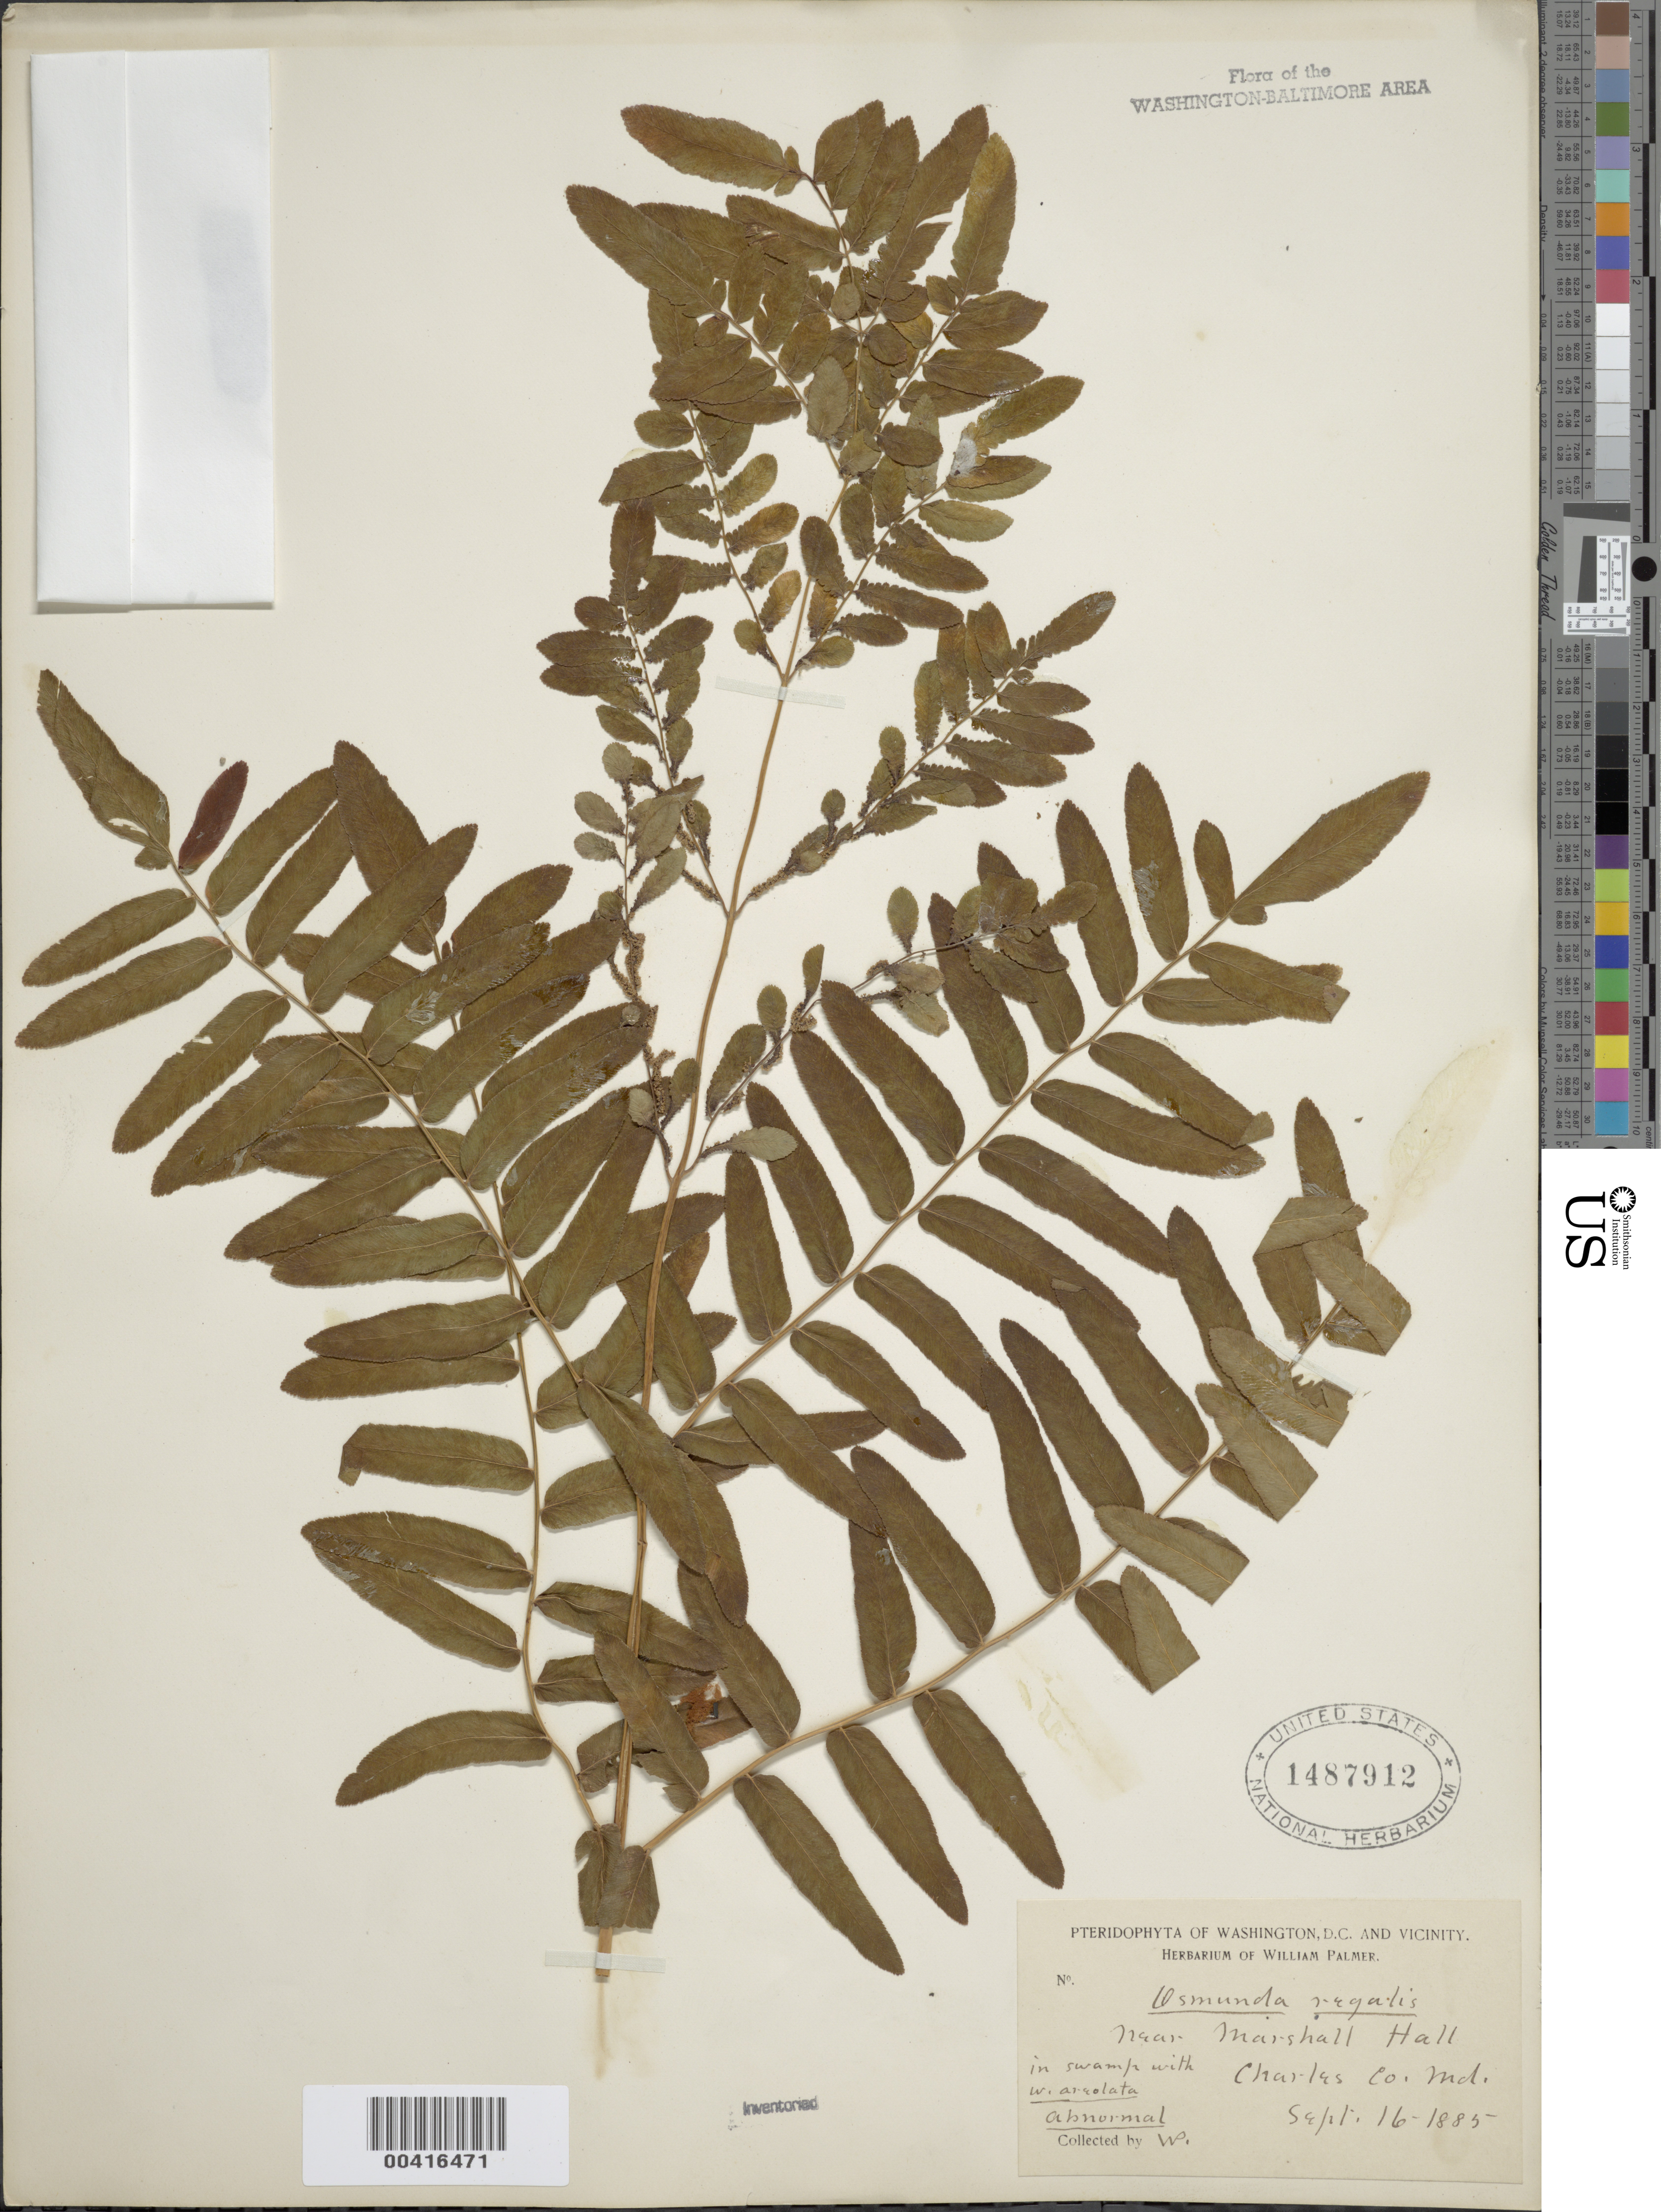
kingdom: Plantae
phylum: Tracheophyta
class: Polypodiopsida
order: Osmundales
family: Osmundaceae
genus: Osmunda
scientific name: Osmunda regalis var. spectabilis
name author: (Willd.) A. Gray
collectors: W. Palmer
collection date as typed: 16 Sep 1885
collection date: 1885-09-16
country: United States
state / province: Maryland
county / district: Charles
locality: Marshall Hall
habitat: In swamp with w. areolata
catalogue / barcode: US 1487912